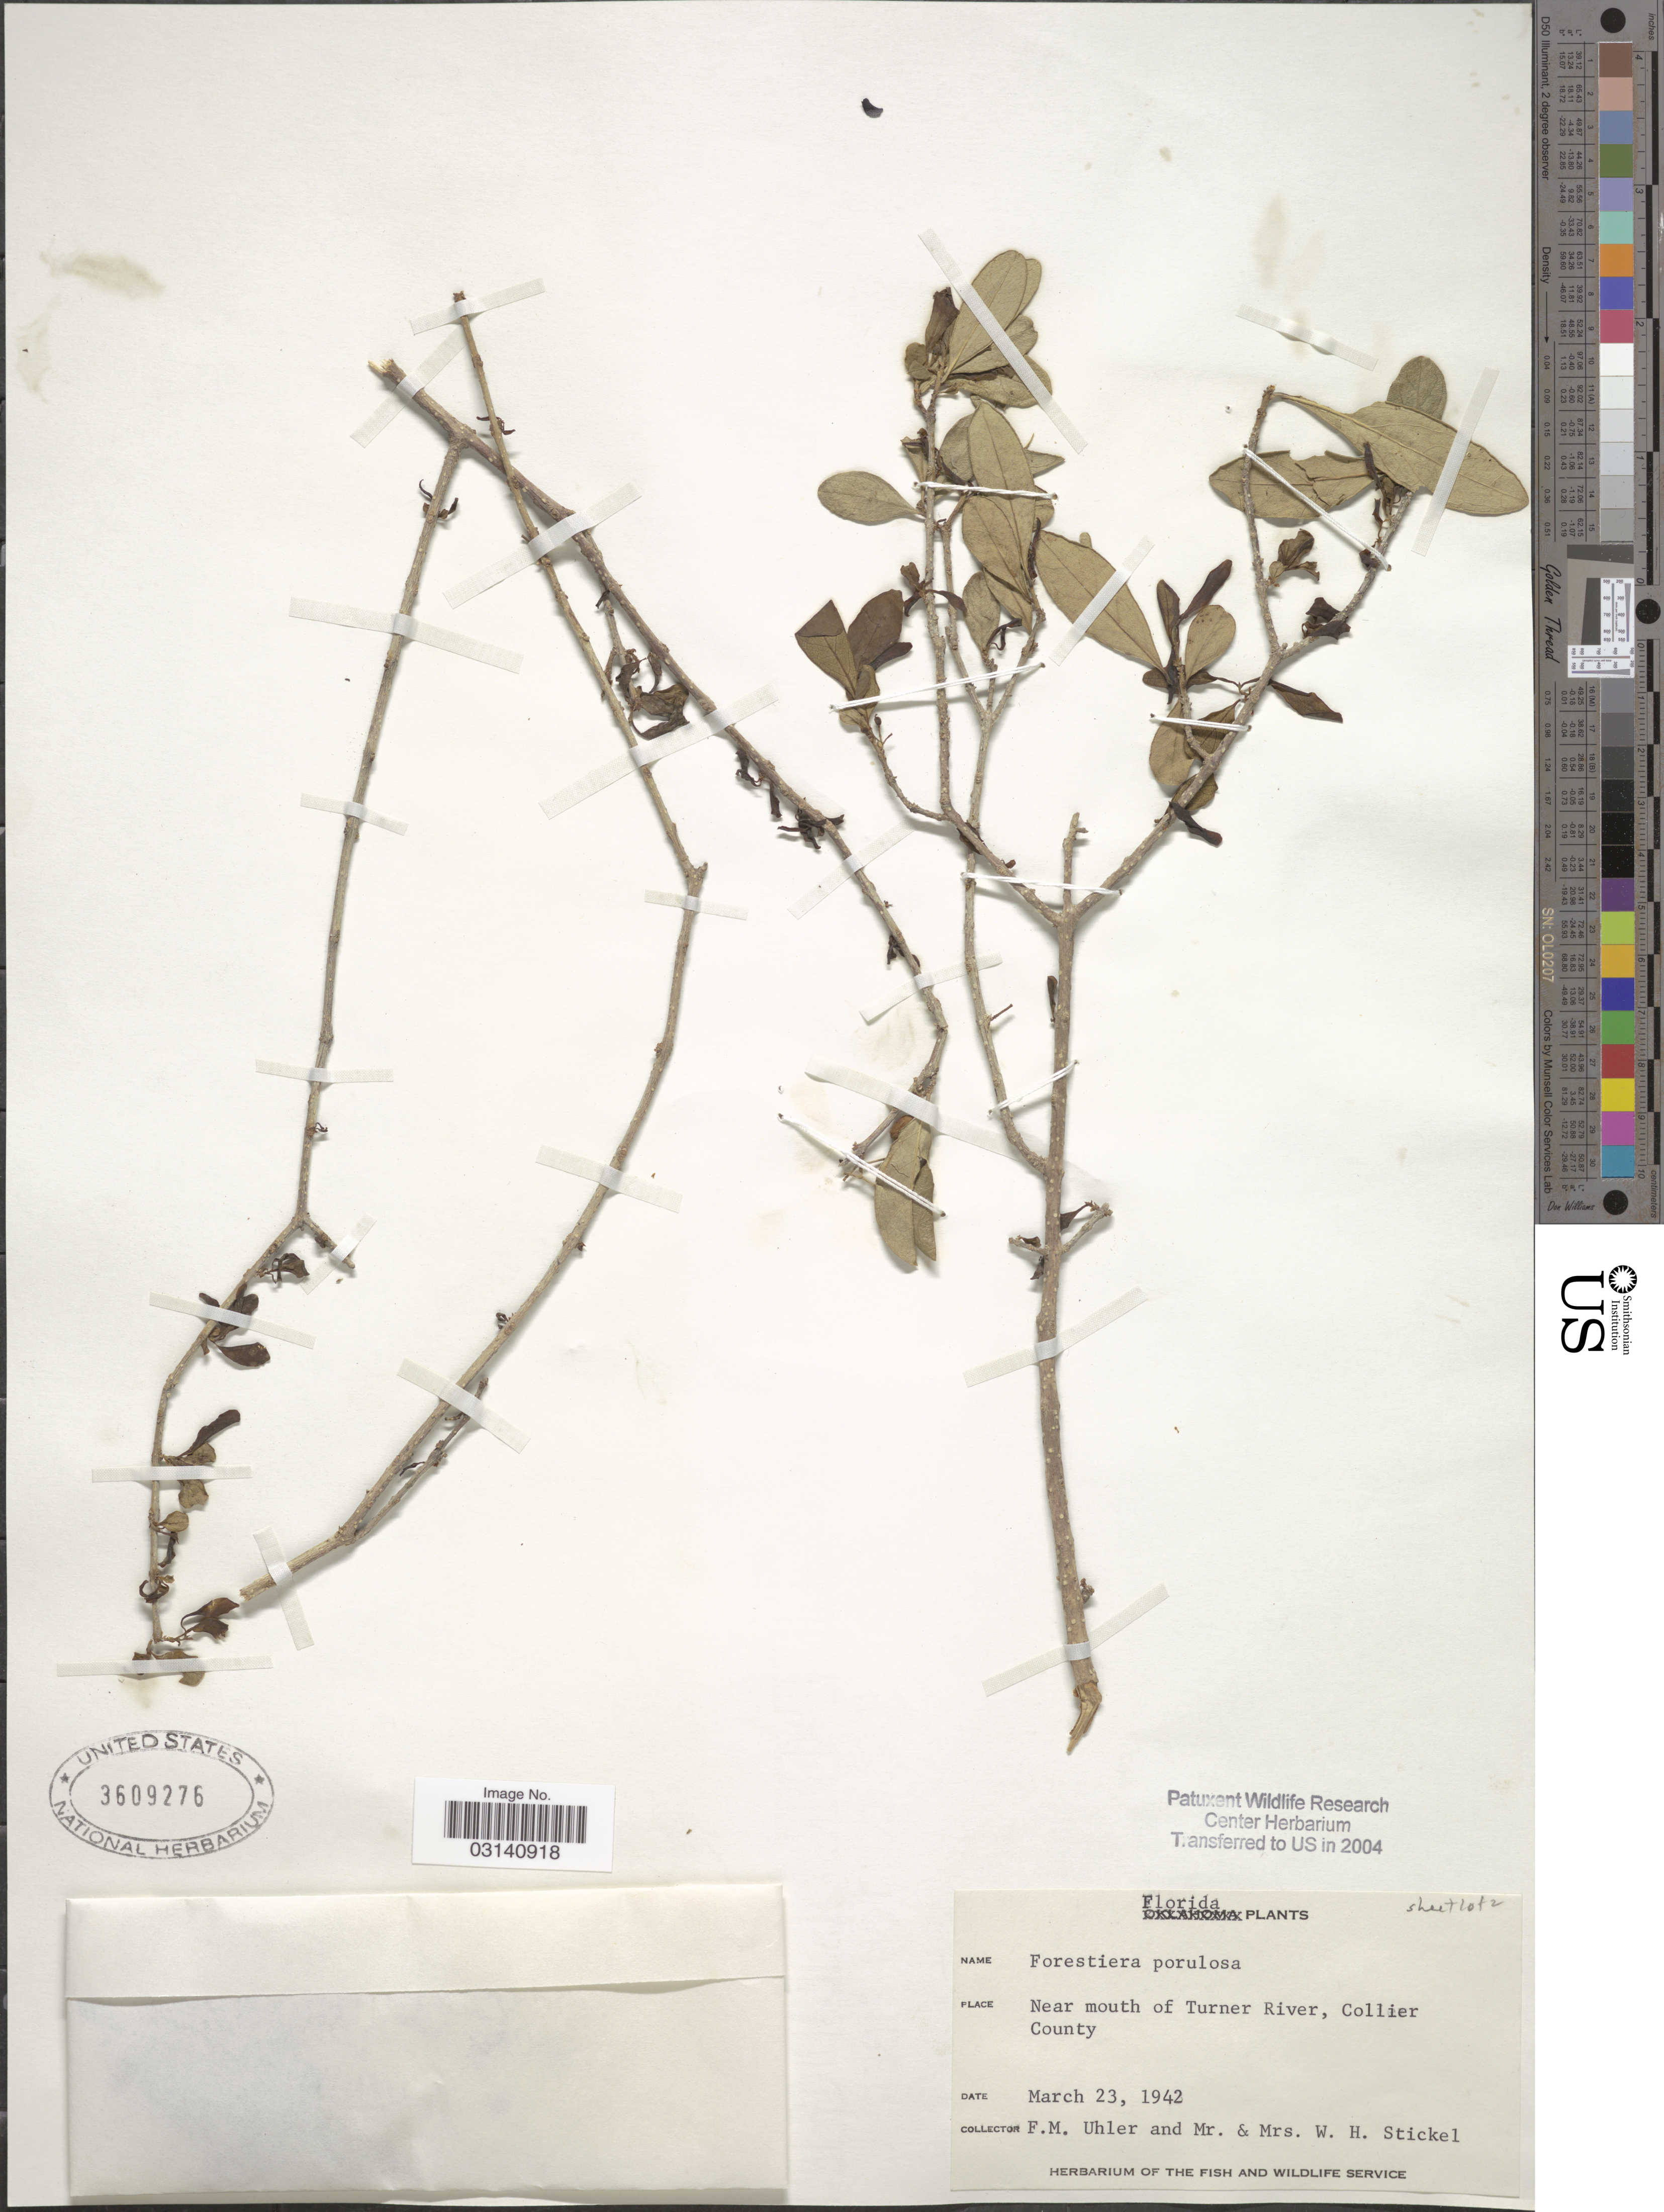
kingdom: Plantae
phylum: Tracheophyta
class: Magnoliopsida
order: Lamiales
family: Oleaceae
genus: Forestiera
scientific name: Forestiera segregata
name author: (Jacq.) Krug & Urb.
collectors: F. M. Uhler, W. Stickel & W. Stickel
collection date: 1942-03-23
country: United States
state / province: Florida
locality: Near mouth of Turner River, Collier County.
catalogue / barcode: US 3609276